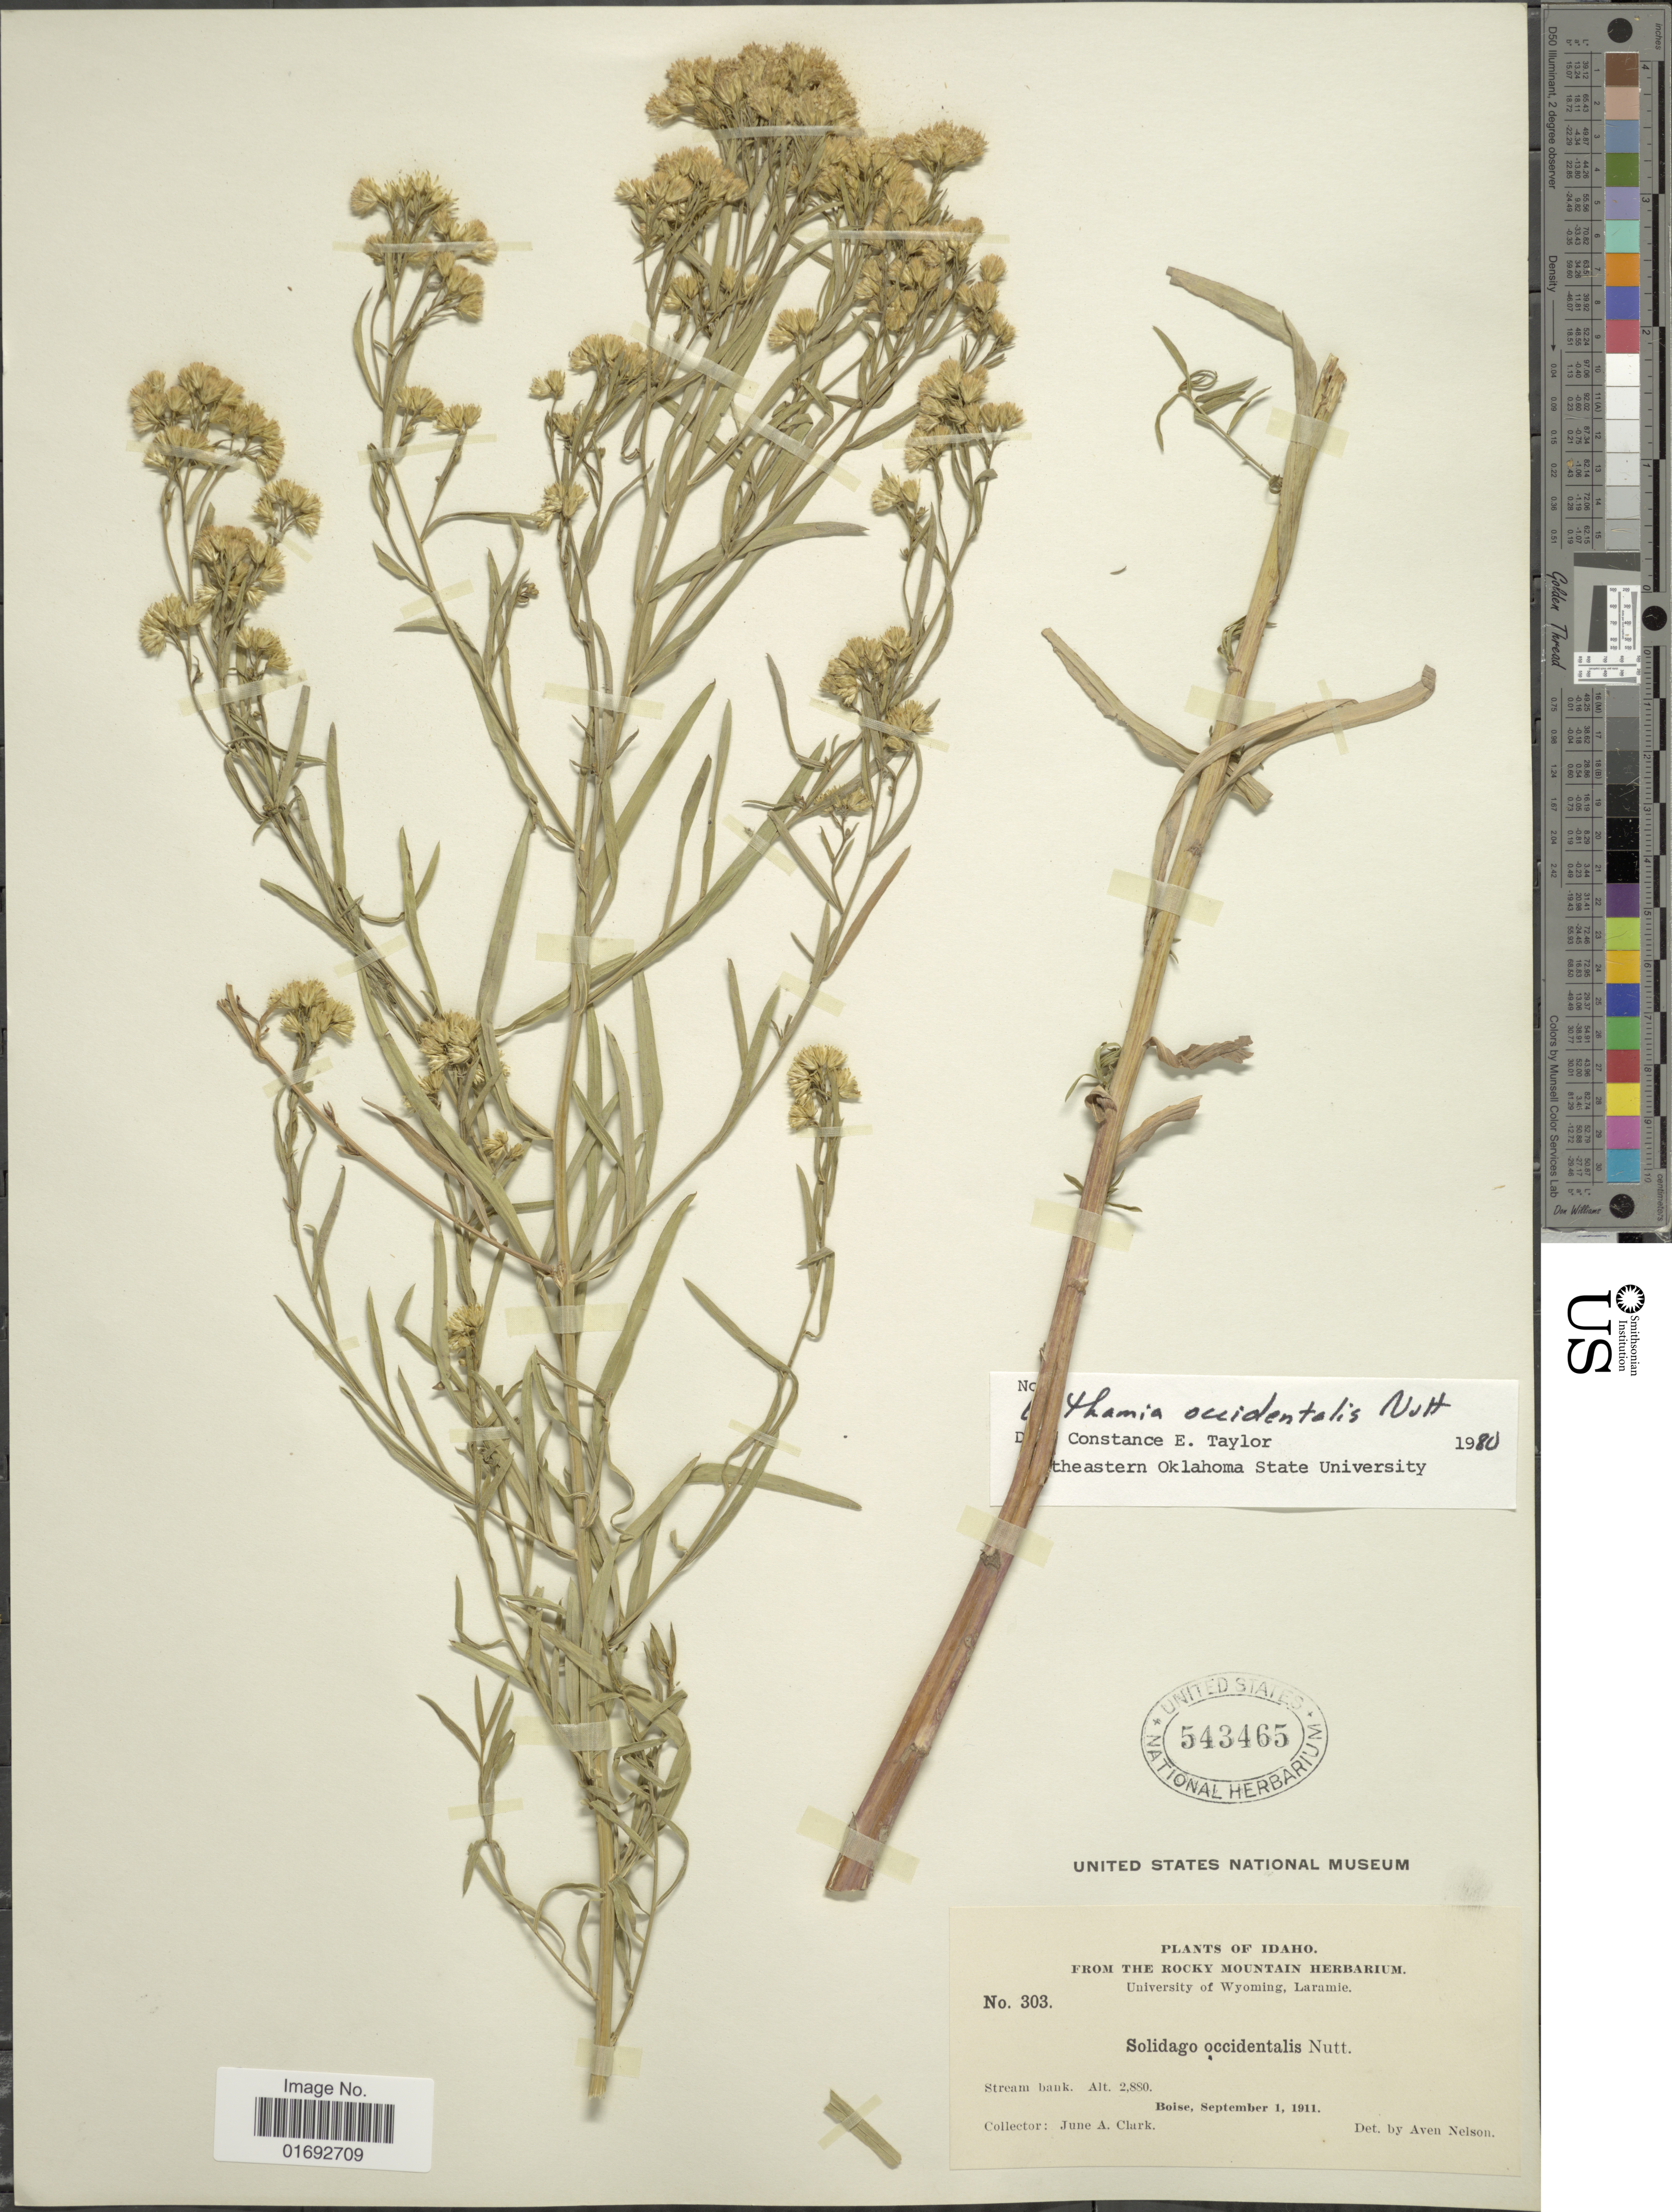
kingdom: Plantae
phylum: Tracheophyta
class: Magnoliopsida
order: Asterales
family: Asteraceae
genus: Euthamia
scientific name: Euthamia occidentalis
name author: Nutt.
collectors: J. A. Clark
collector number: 303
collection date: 1911-09-01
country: United States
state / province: Idaho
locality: Boise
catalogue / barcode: US 543465